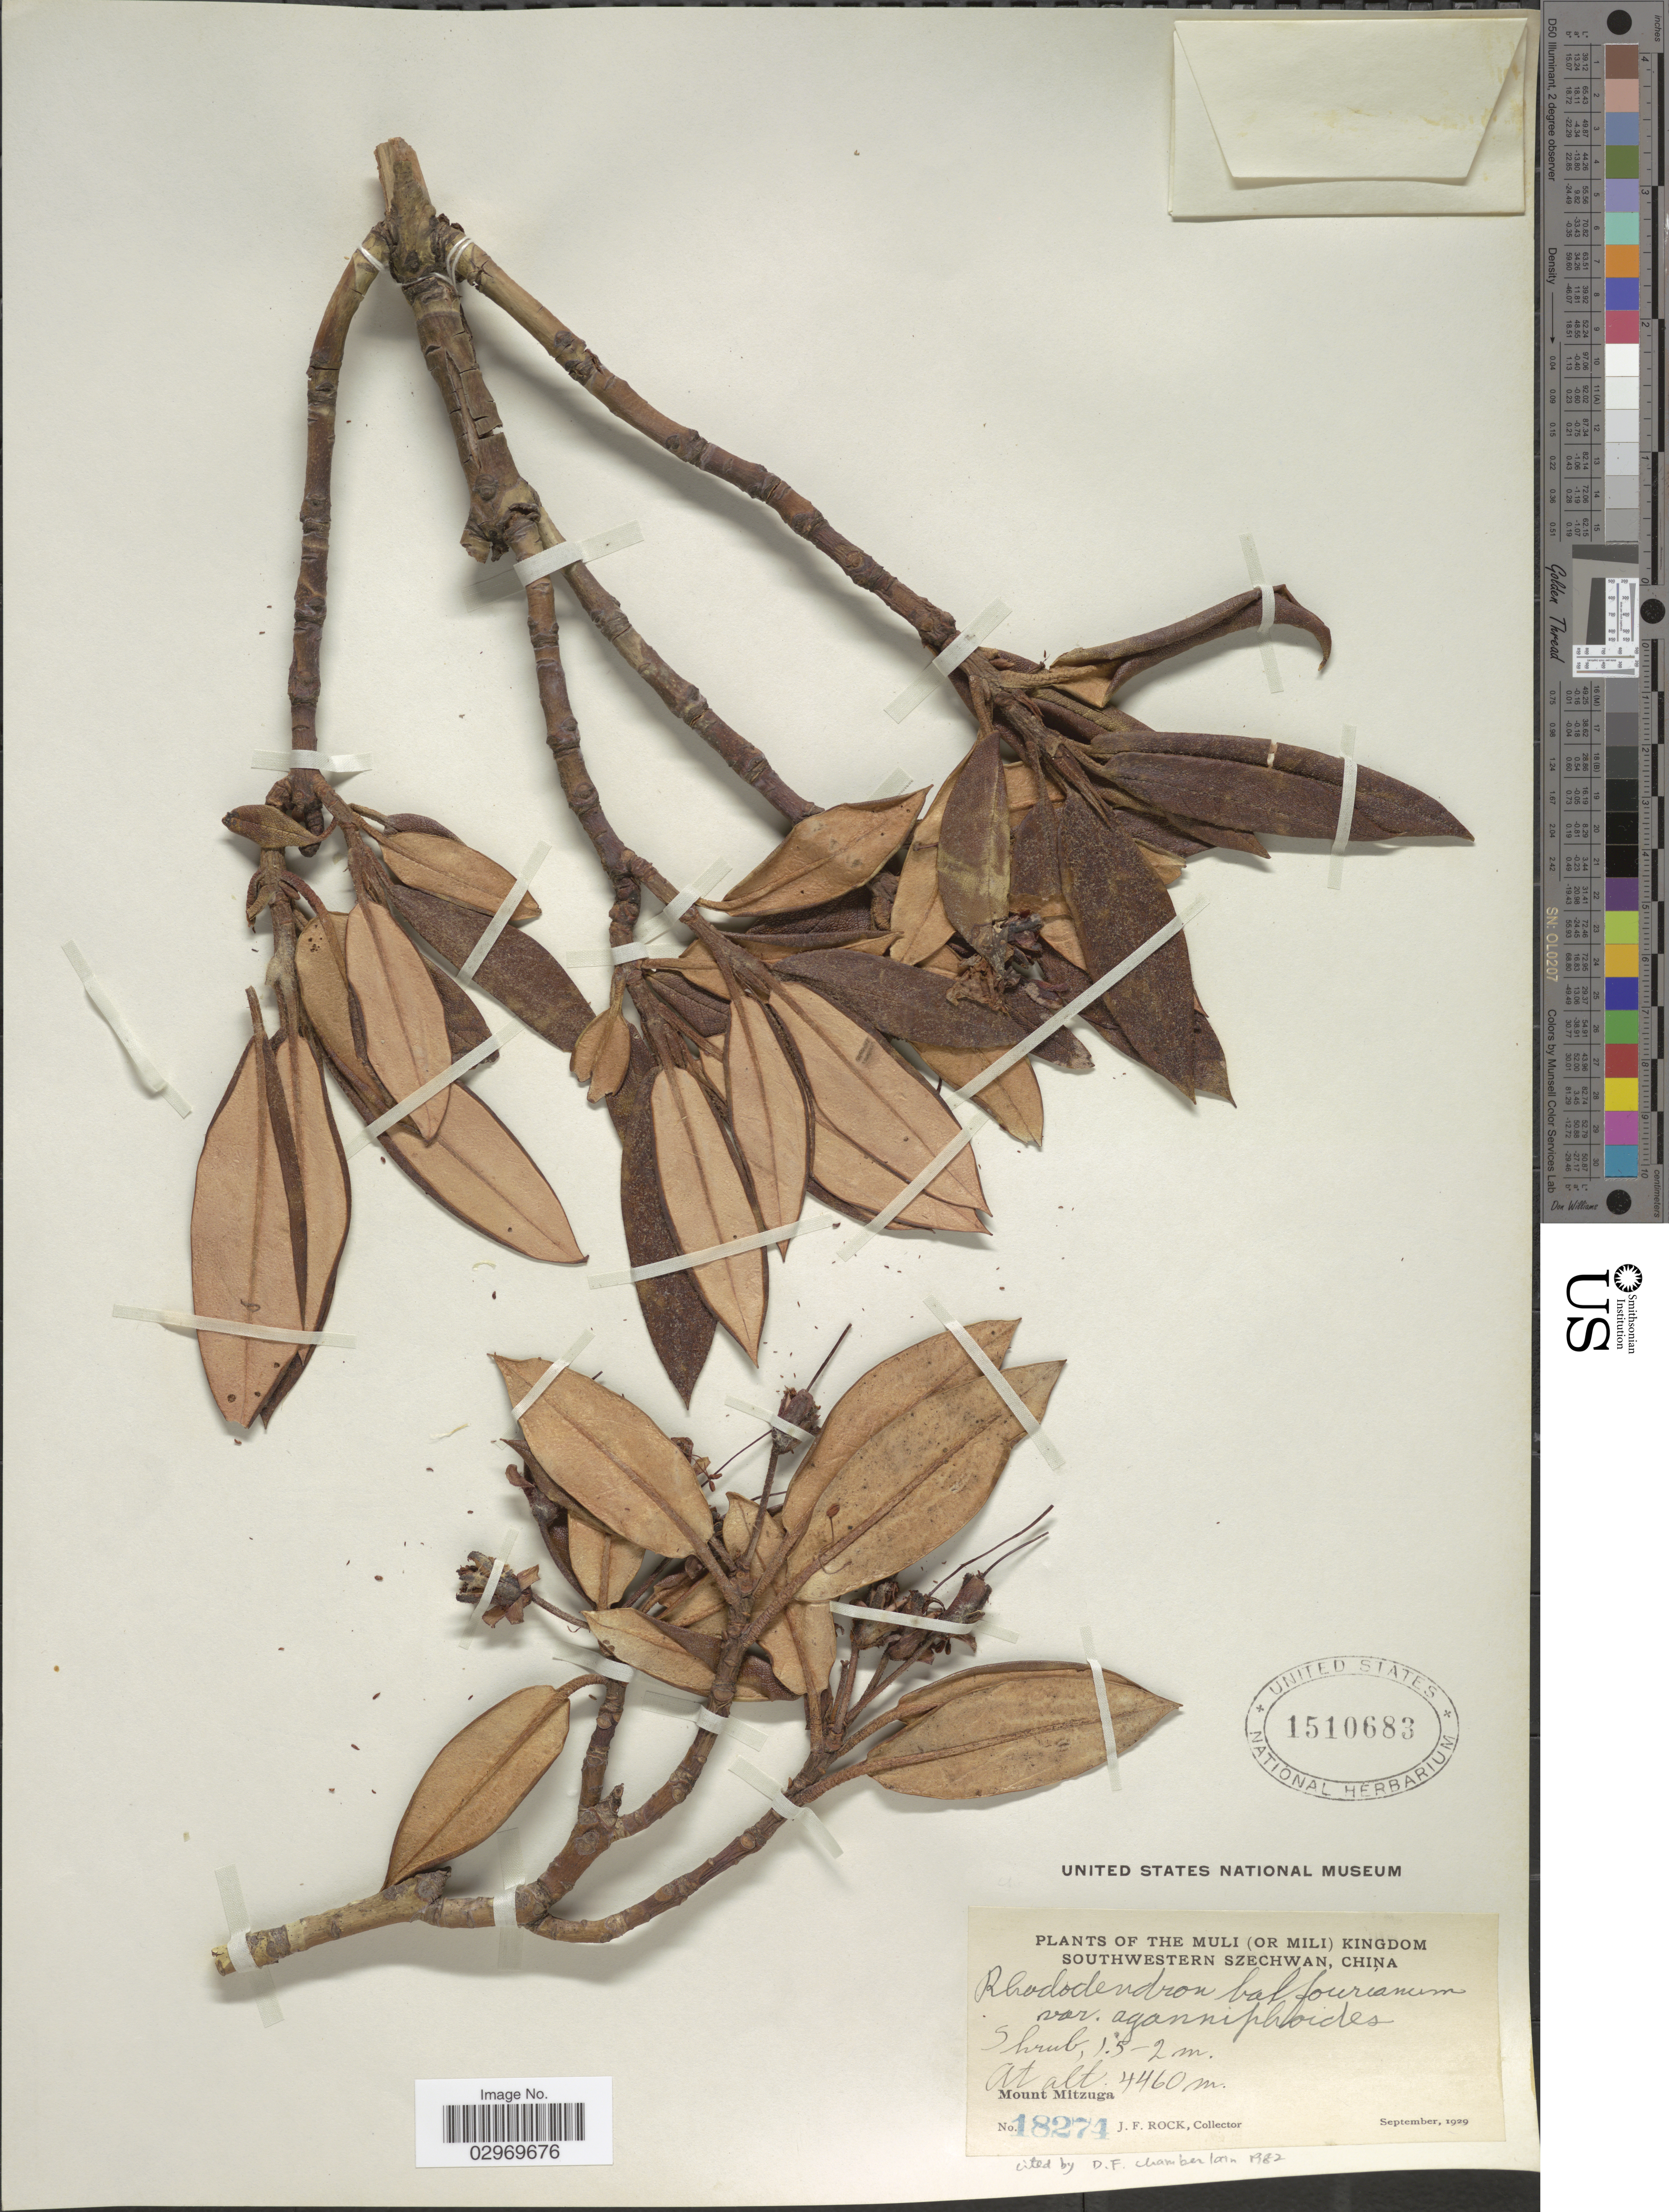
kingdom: Plantae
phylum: Tracheophyta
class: Magnoliopsida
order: Ericales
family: Ericaceae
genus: Rhododendron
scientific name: Rhododendron balfourianum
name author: Diels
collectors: J. Rock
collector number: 18274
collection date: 1929-09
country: China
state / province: Sichuan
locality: The Muli (or Mili) Kingdom, Southwestern Szechwan. Mount Mitzuga.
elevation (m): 4460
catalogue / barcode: US 1510683